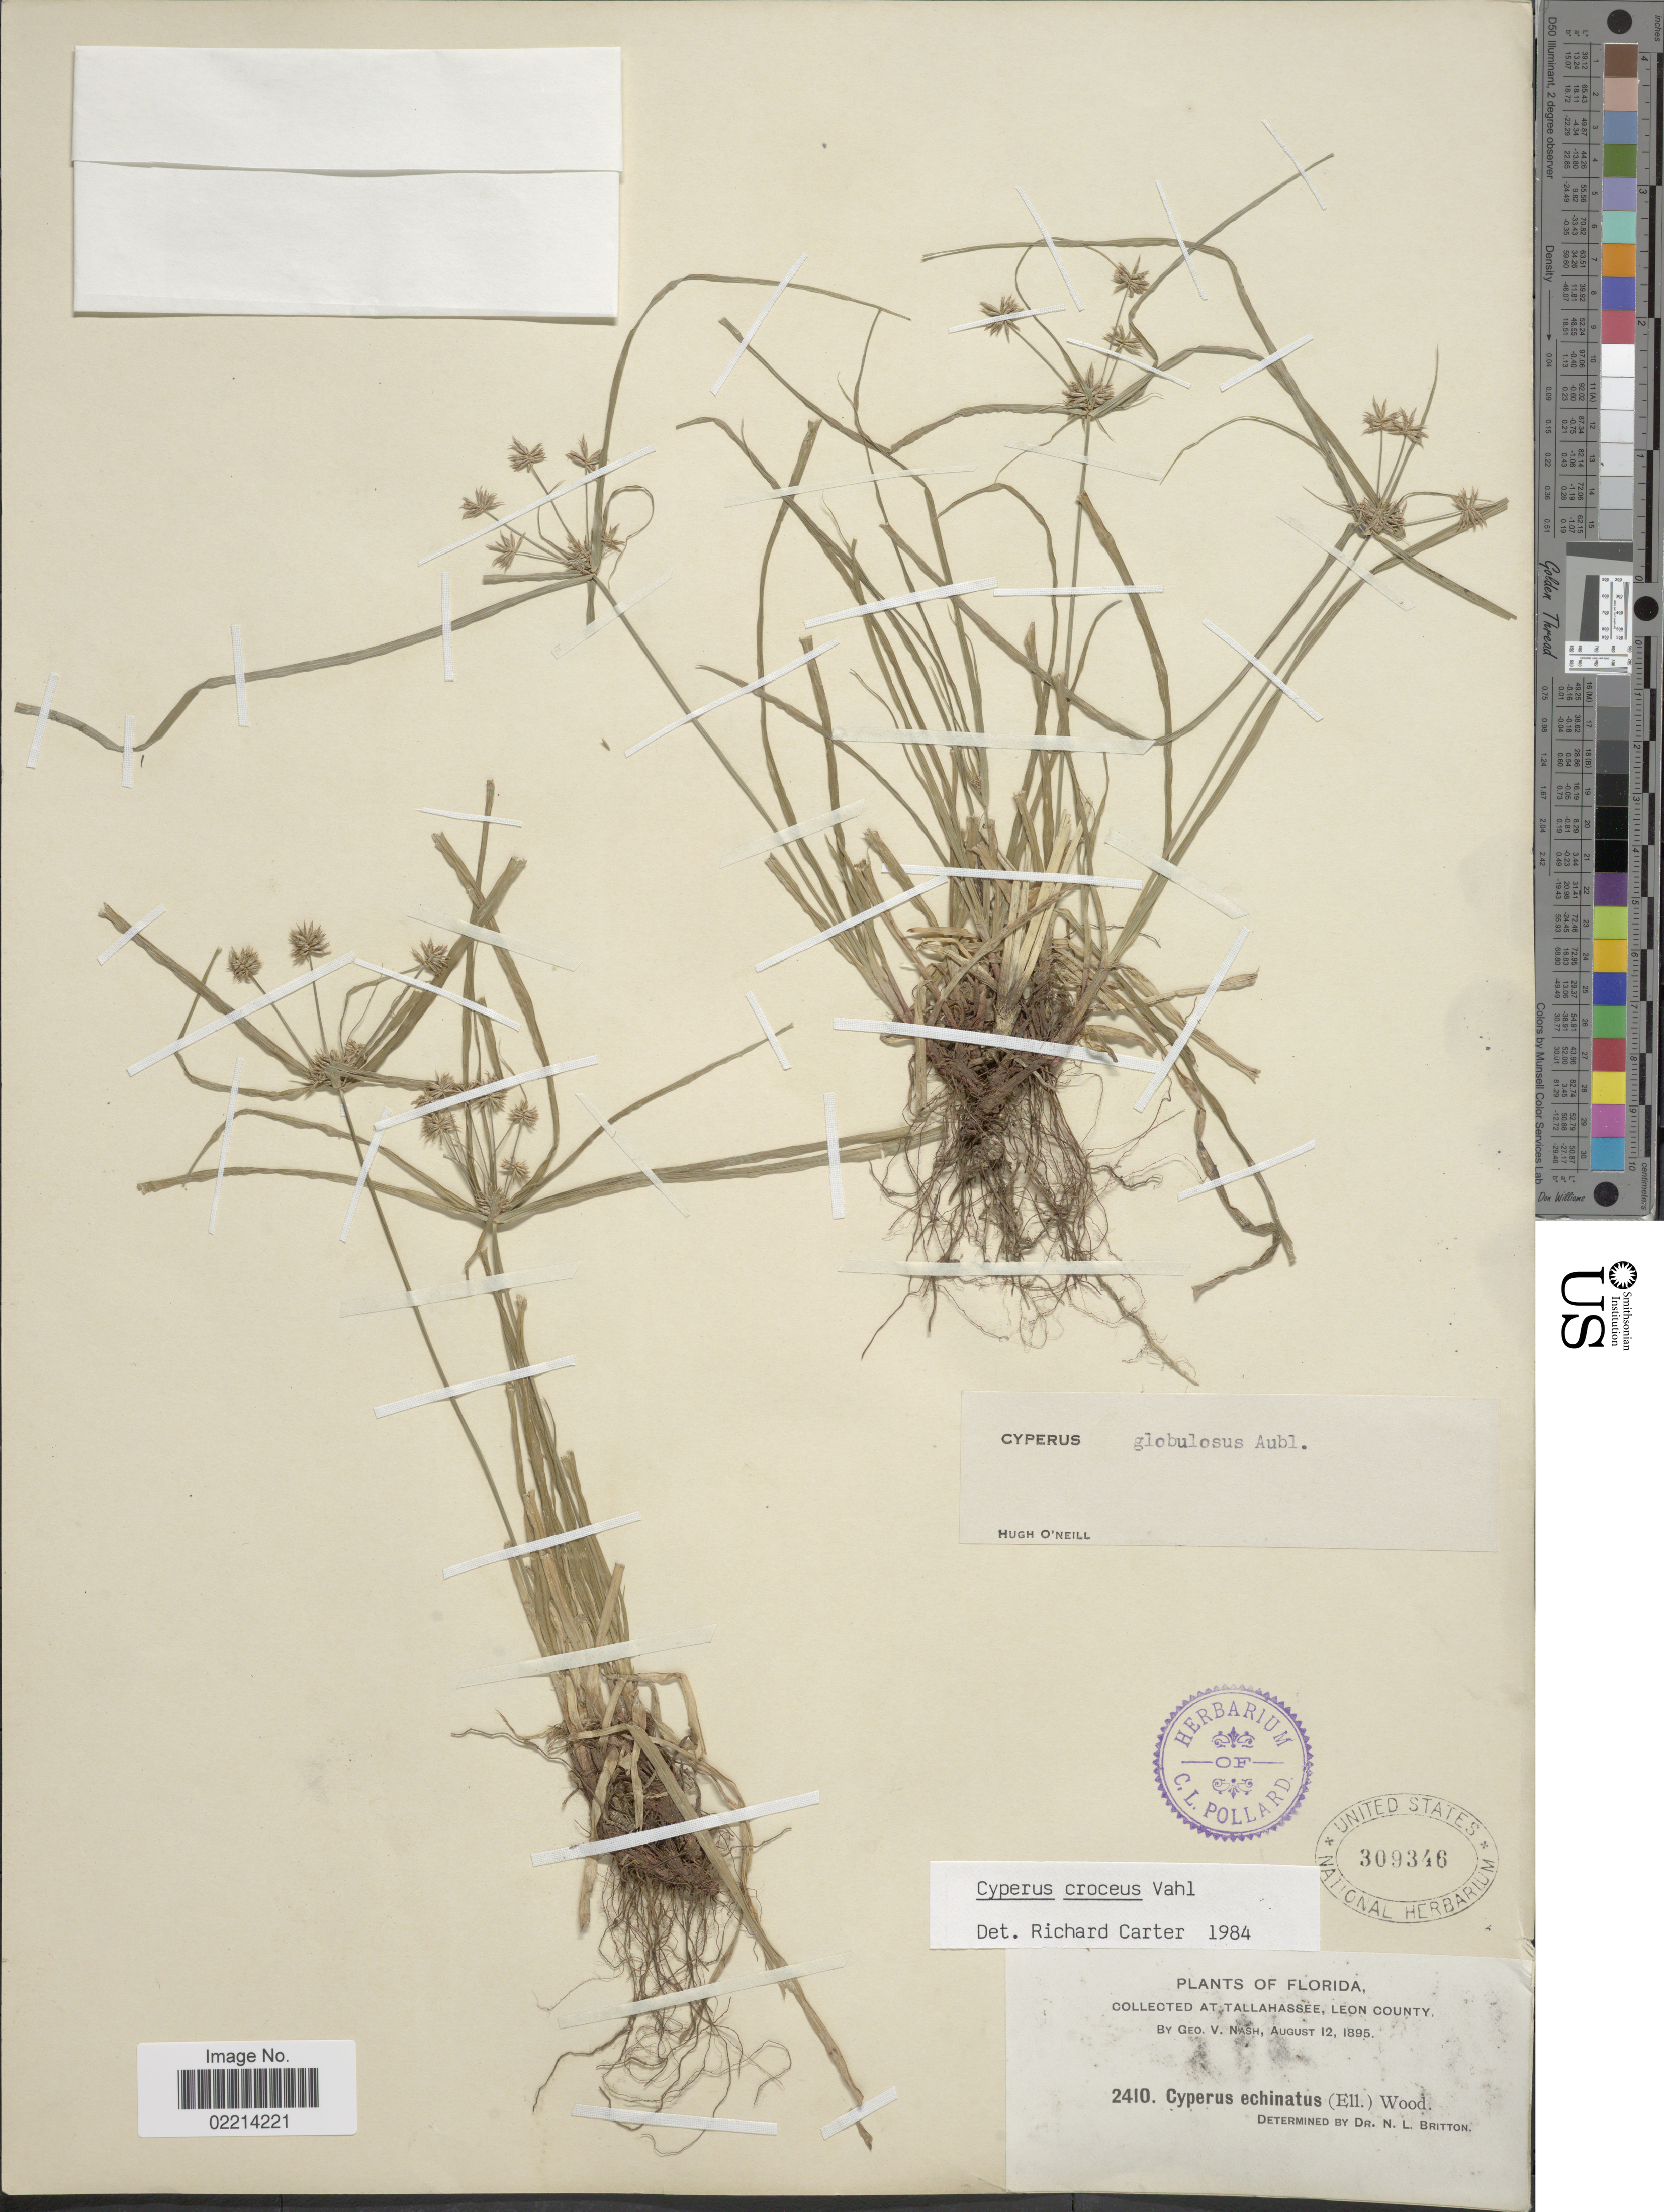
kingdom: Plantae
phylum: Tracheophyta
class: Liliopsida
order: Poales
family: Cyperaceae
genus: Cyperus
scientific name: Cyperus croceus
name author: Vahl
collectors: G. V. Nash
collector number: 2410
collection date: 1895-08-12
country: United States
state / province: Florida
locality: At Tallahassee, Leon County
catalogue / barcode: US 309346